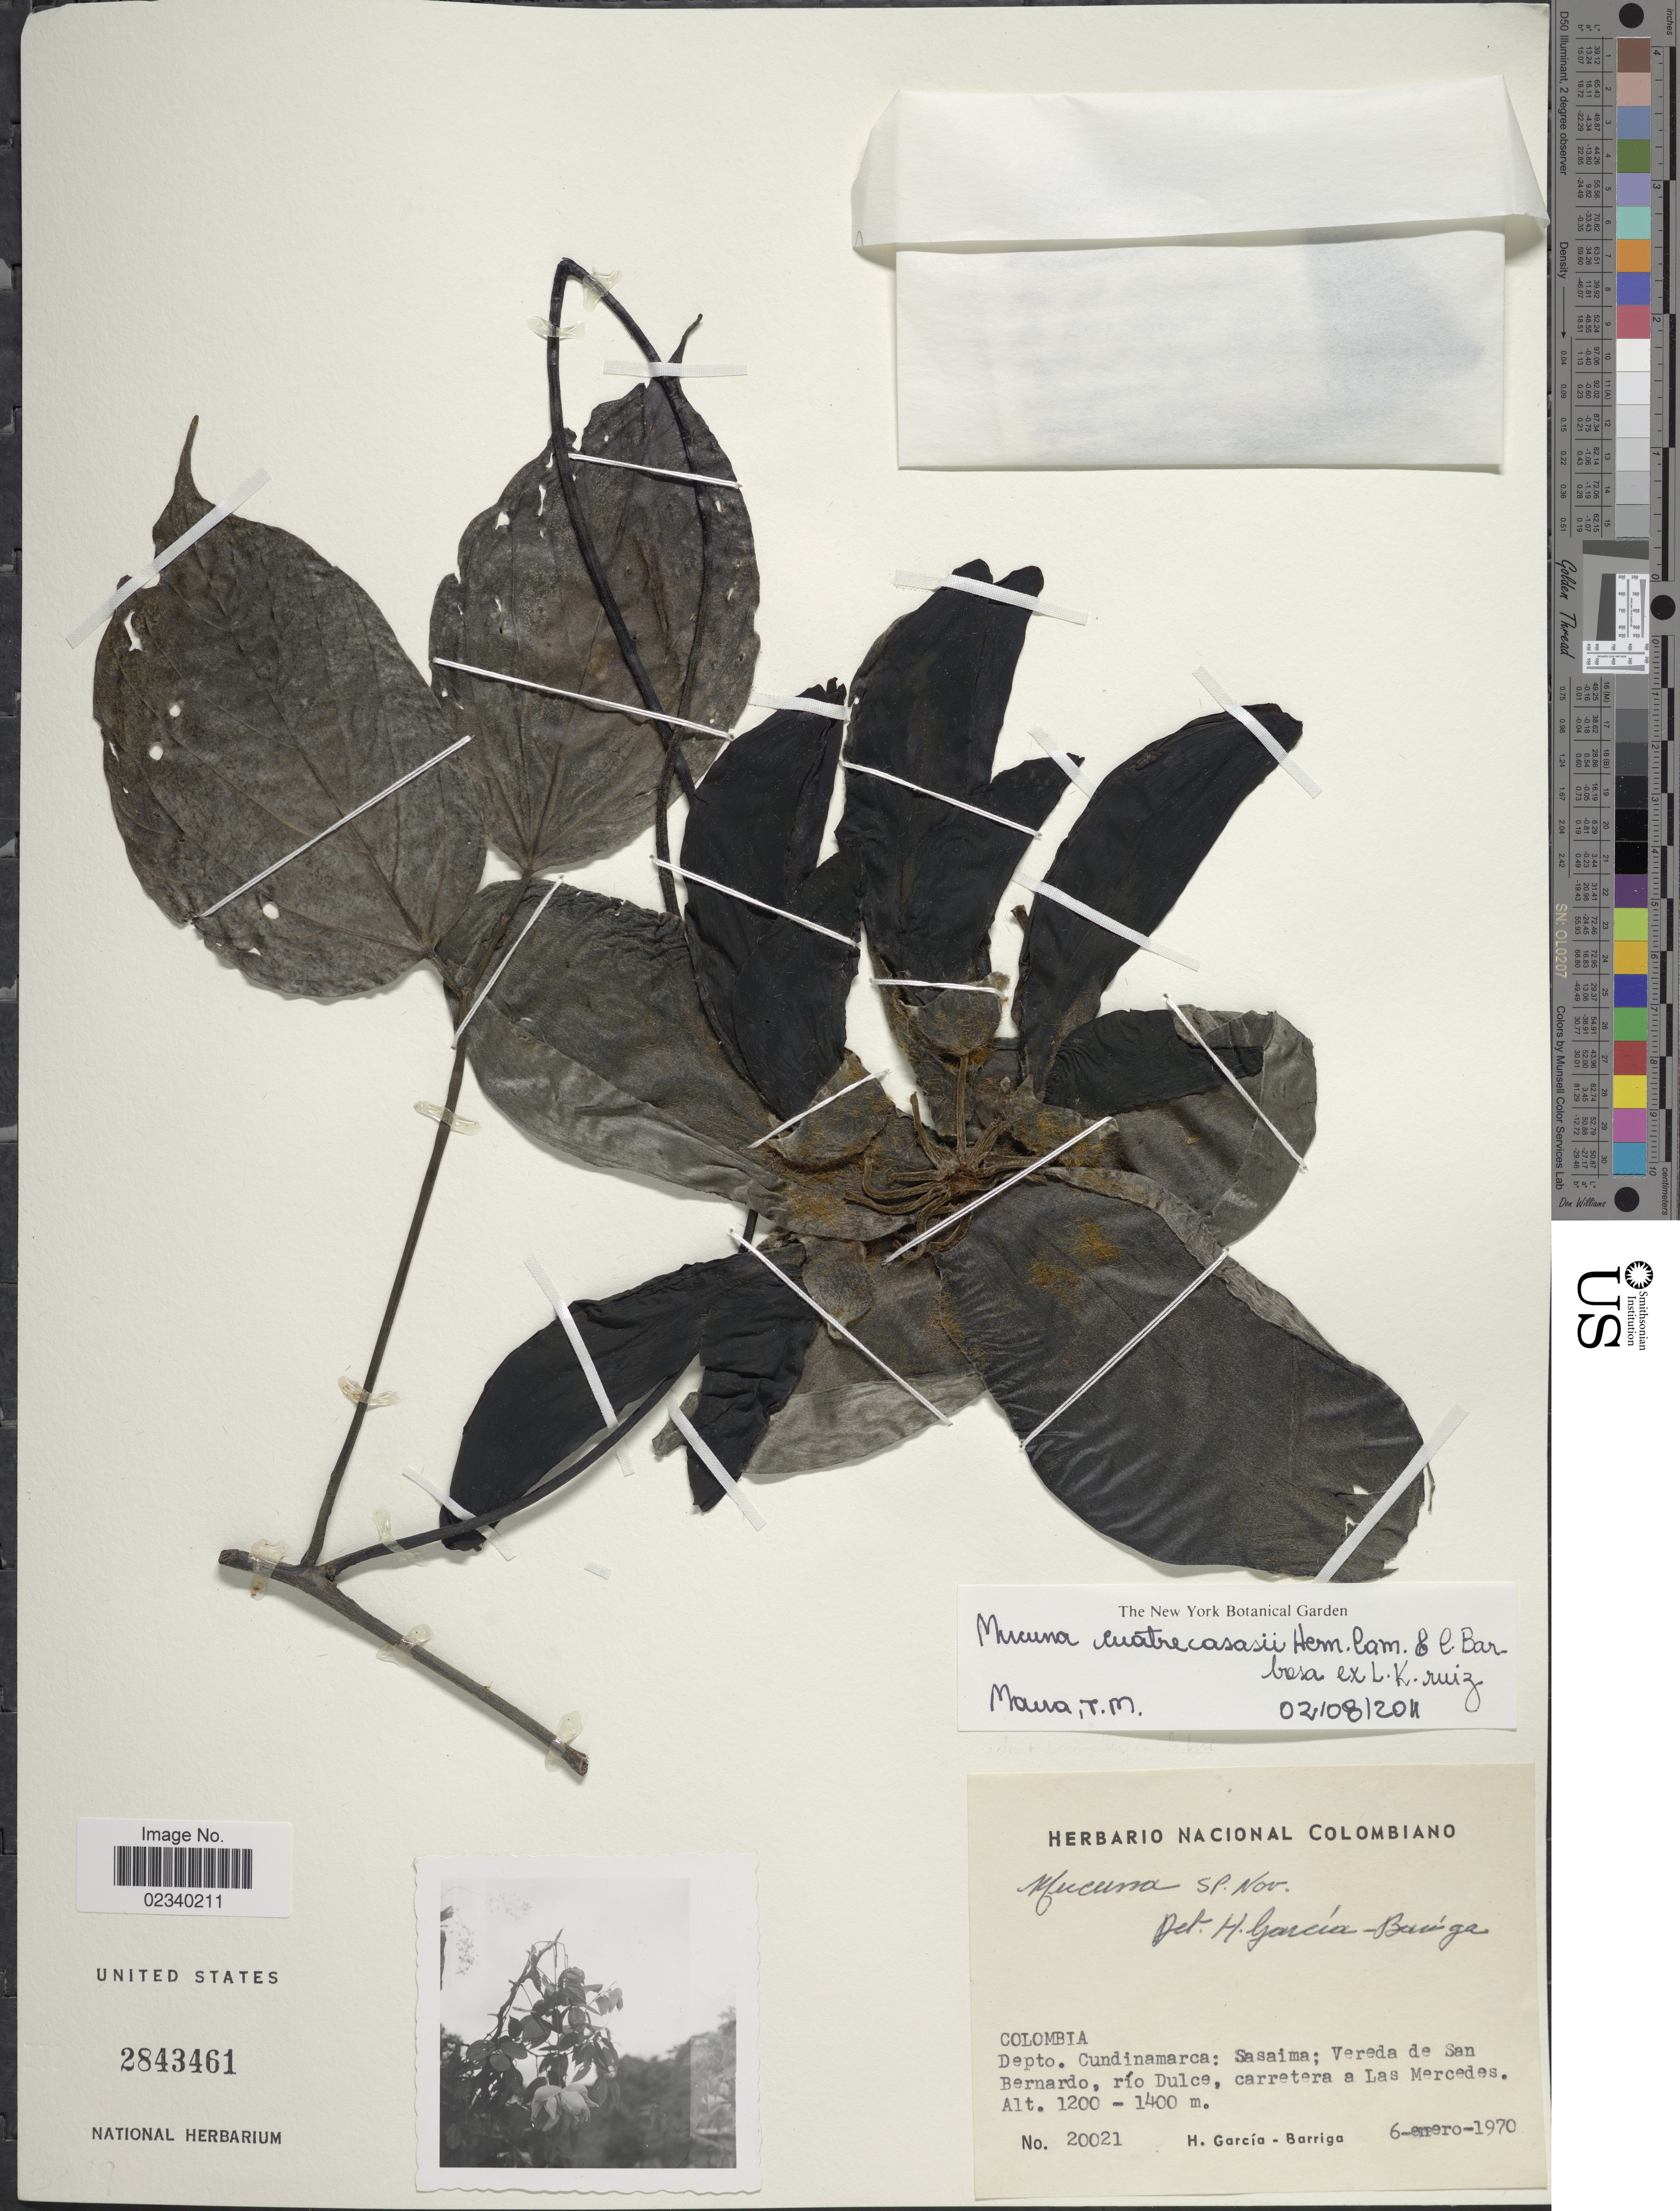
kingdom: Plantae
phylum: Tracheophyta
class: Magnoliopsida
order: Fabales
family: Fabaceae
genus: Mucuna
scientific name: Mucuna cuatrecasasii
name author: Hern. Cam. & C. Barbosa ex L.K. Ruiz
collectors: H. García Barriga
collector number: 20021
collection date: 1970-01-06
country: Colombia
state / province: Cundinamarca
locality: Depto. Cundinamarca:Sasaima; Vereda de San Bernardo, rio Dulce, carretera a Las Mercedes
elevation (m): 1200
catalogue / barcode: US 2843461